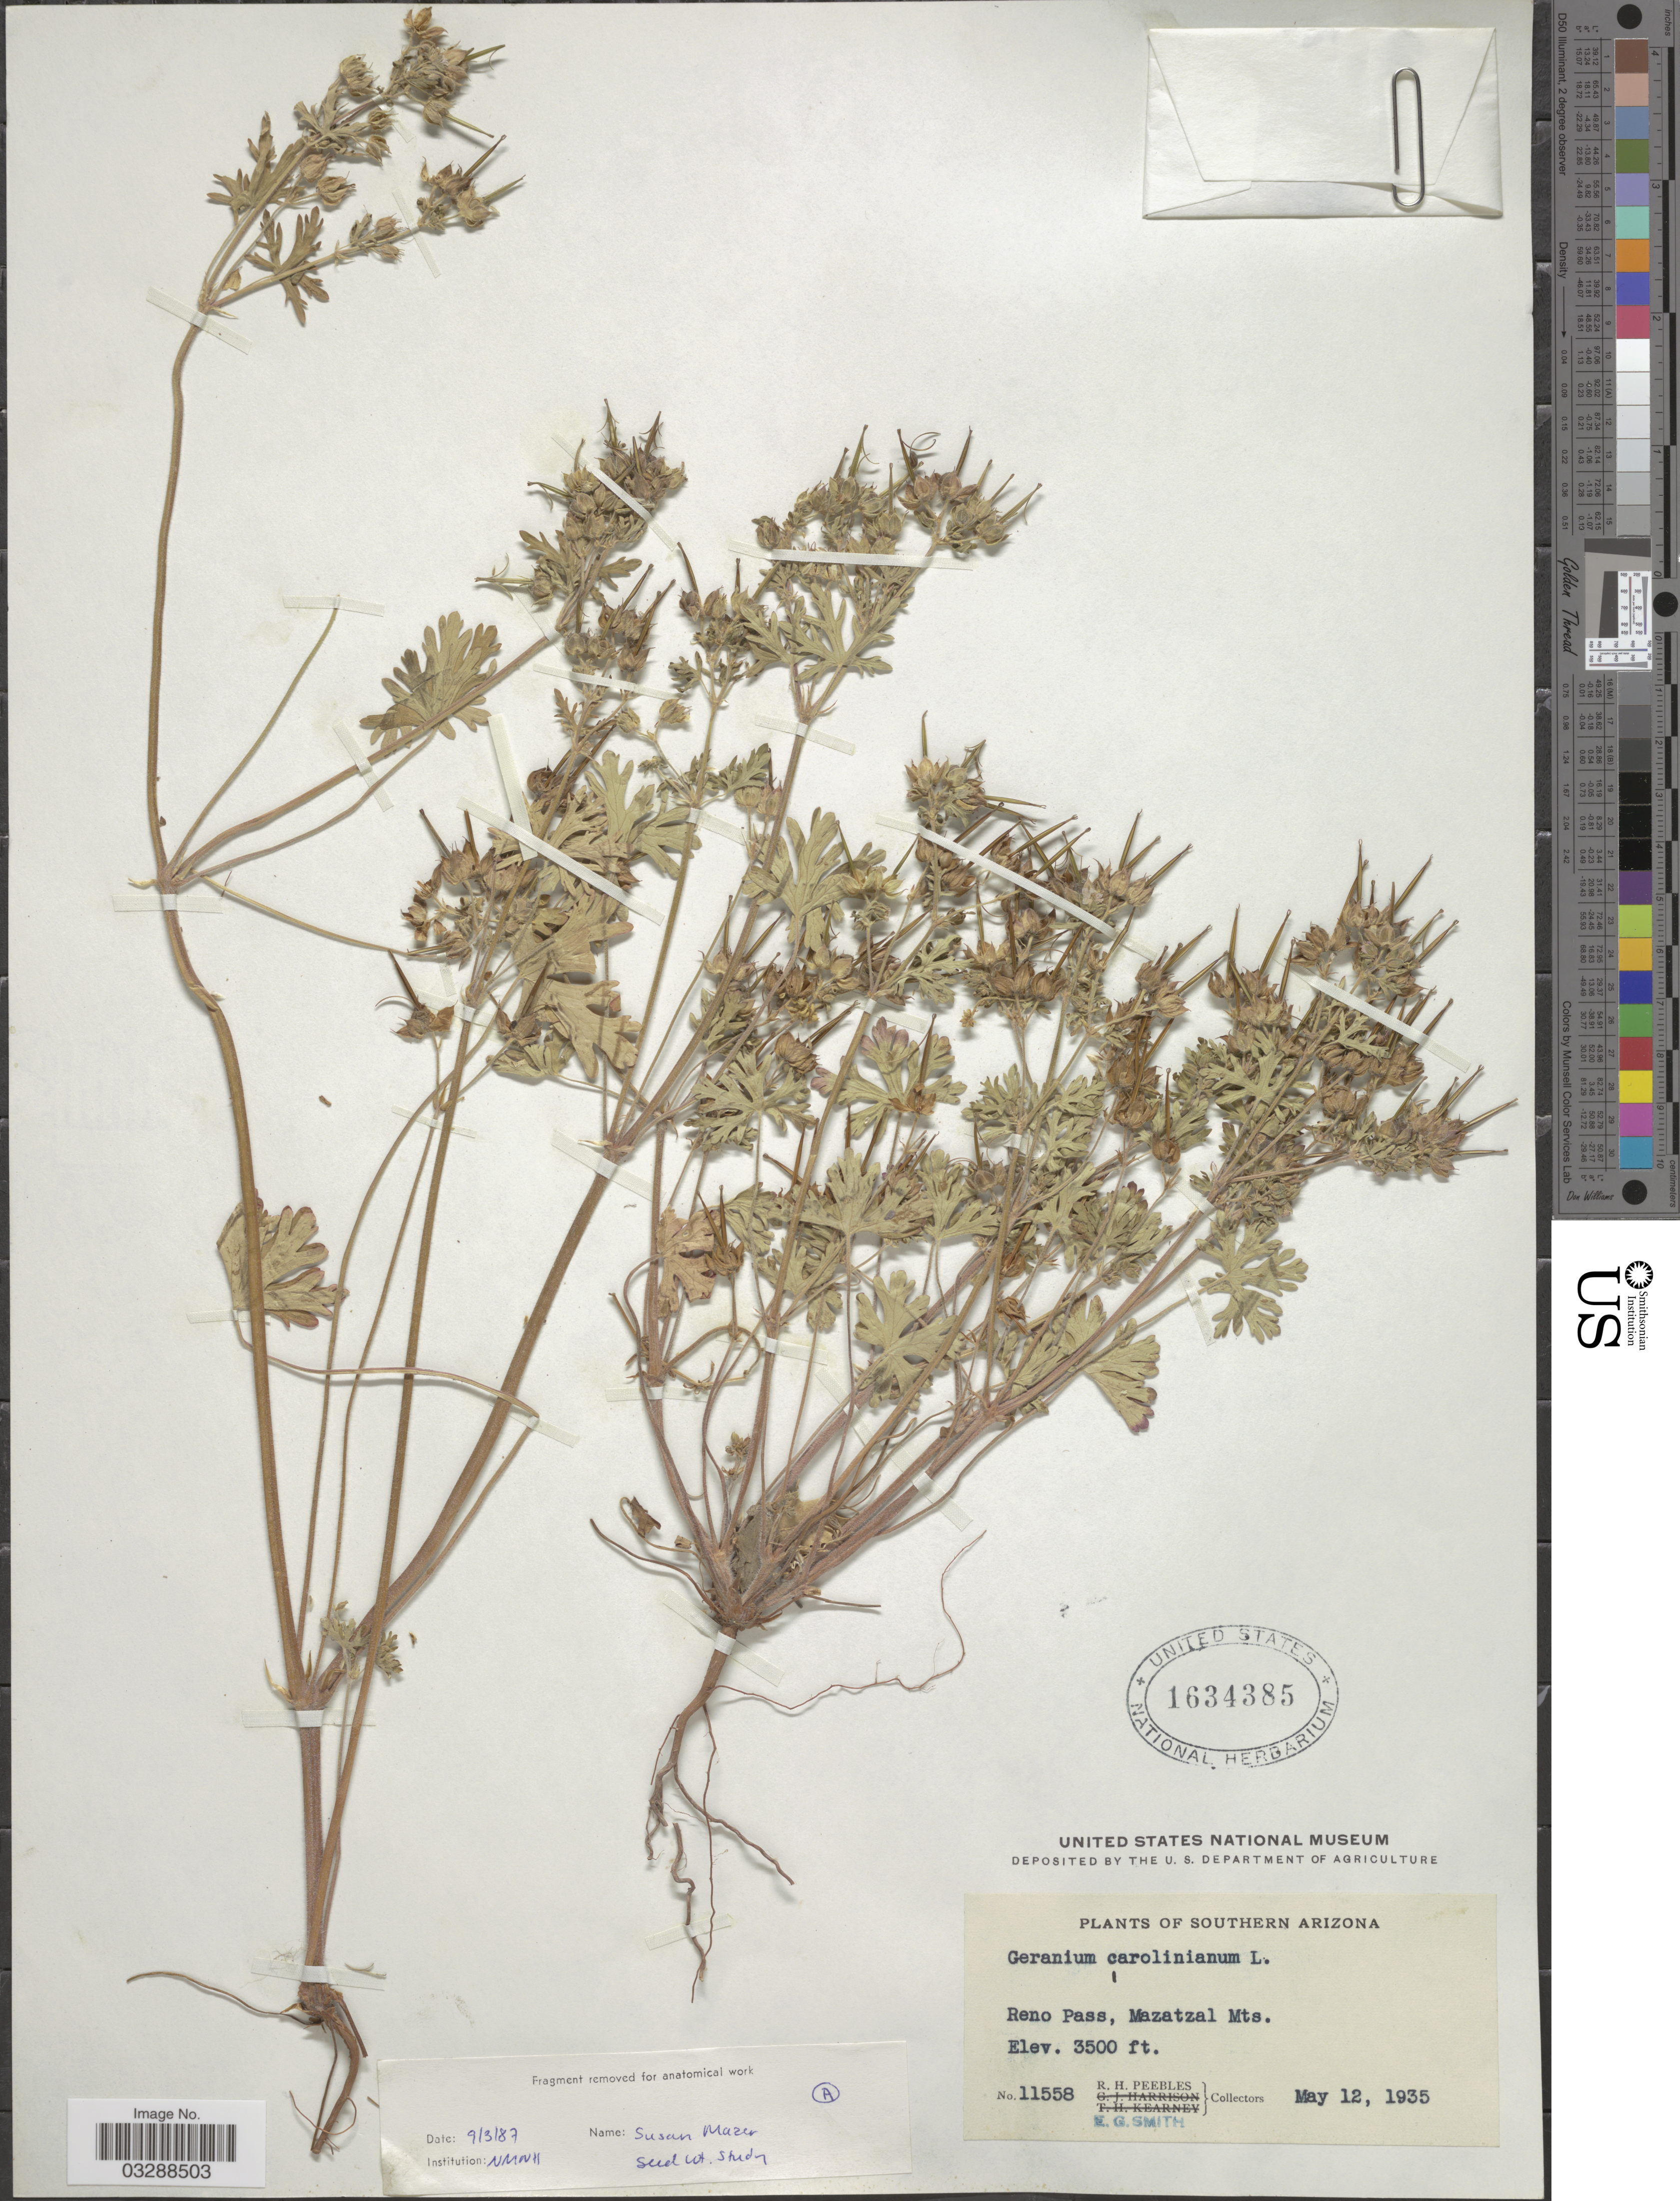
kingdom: Plantae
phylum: Tracheophyta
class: Magnoliopsida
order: Geraniales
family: Geraniaceae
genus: Geranium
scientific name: Geranium carolinianum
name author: L.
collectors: R. H. Peebles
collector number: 11558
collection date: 1935-05-12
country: United States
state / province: Arizona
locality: Southern Arizona, Reno Pass, Mazatzal Mts.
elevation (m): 1067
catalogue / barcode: US 1634385